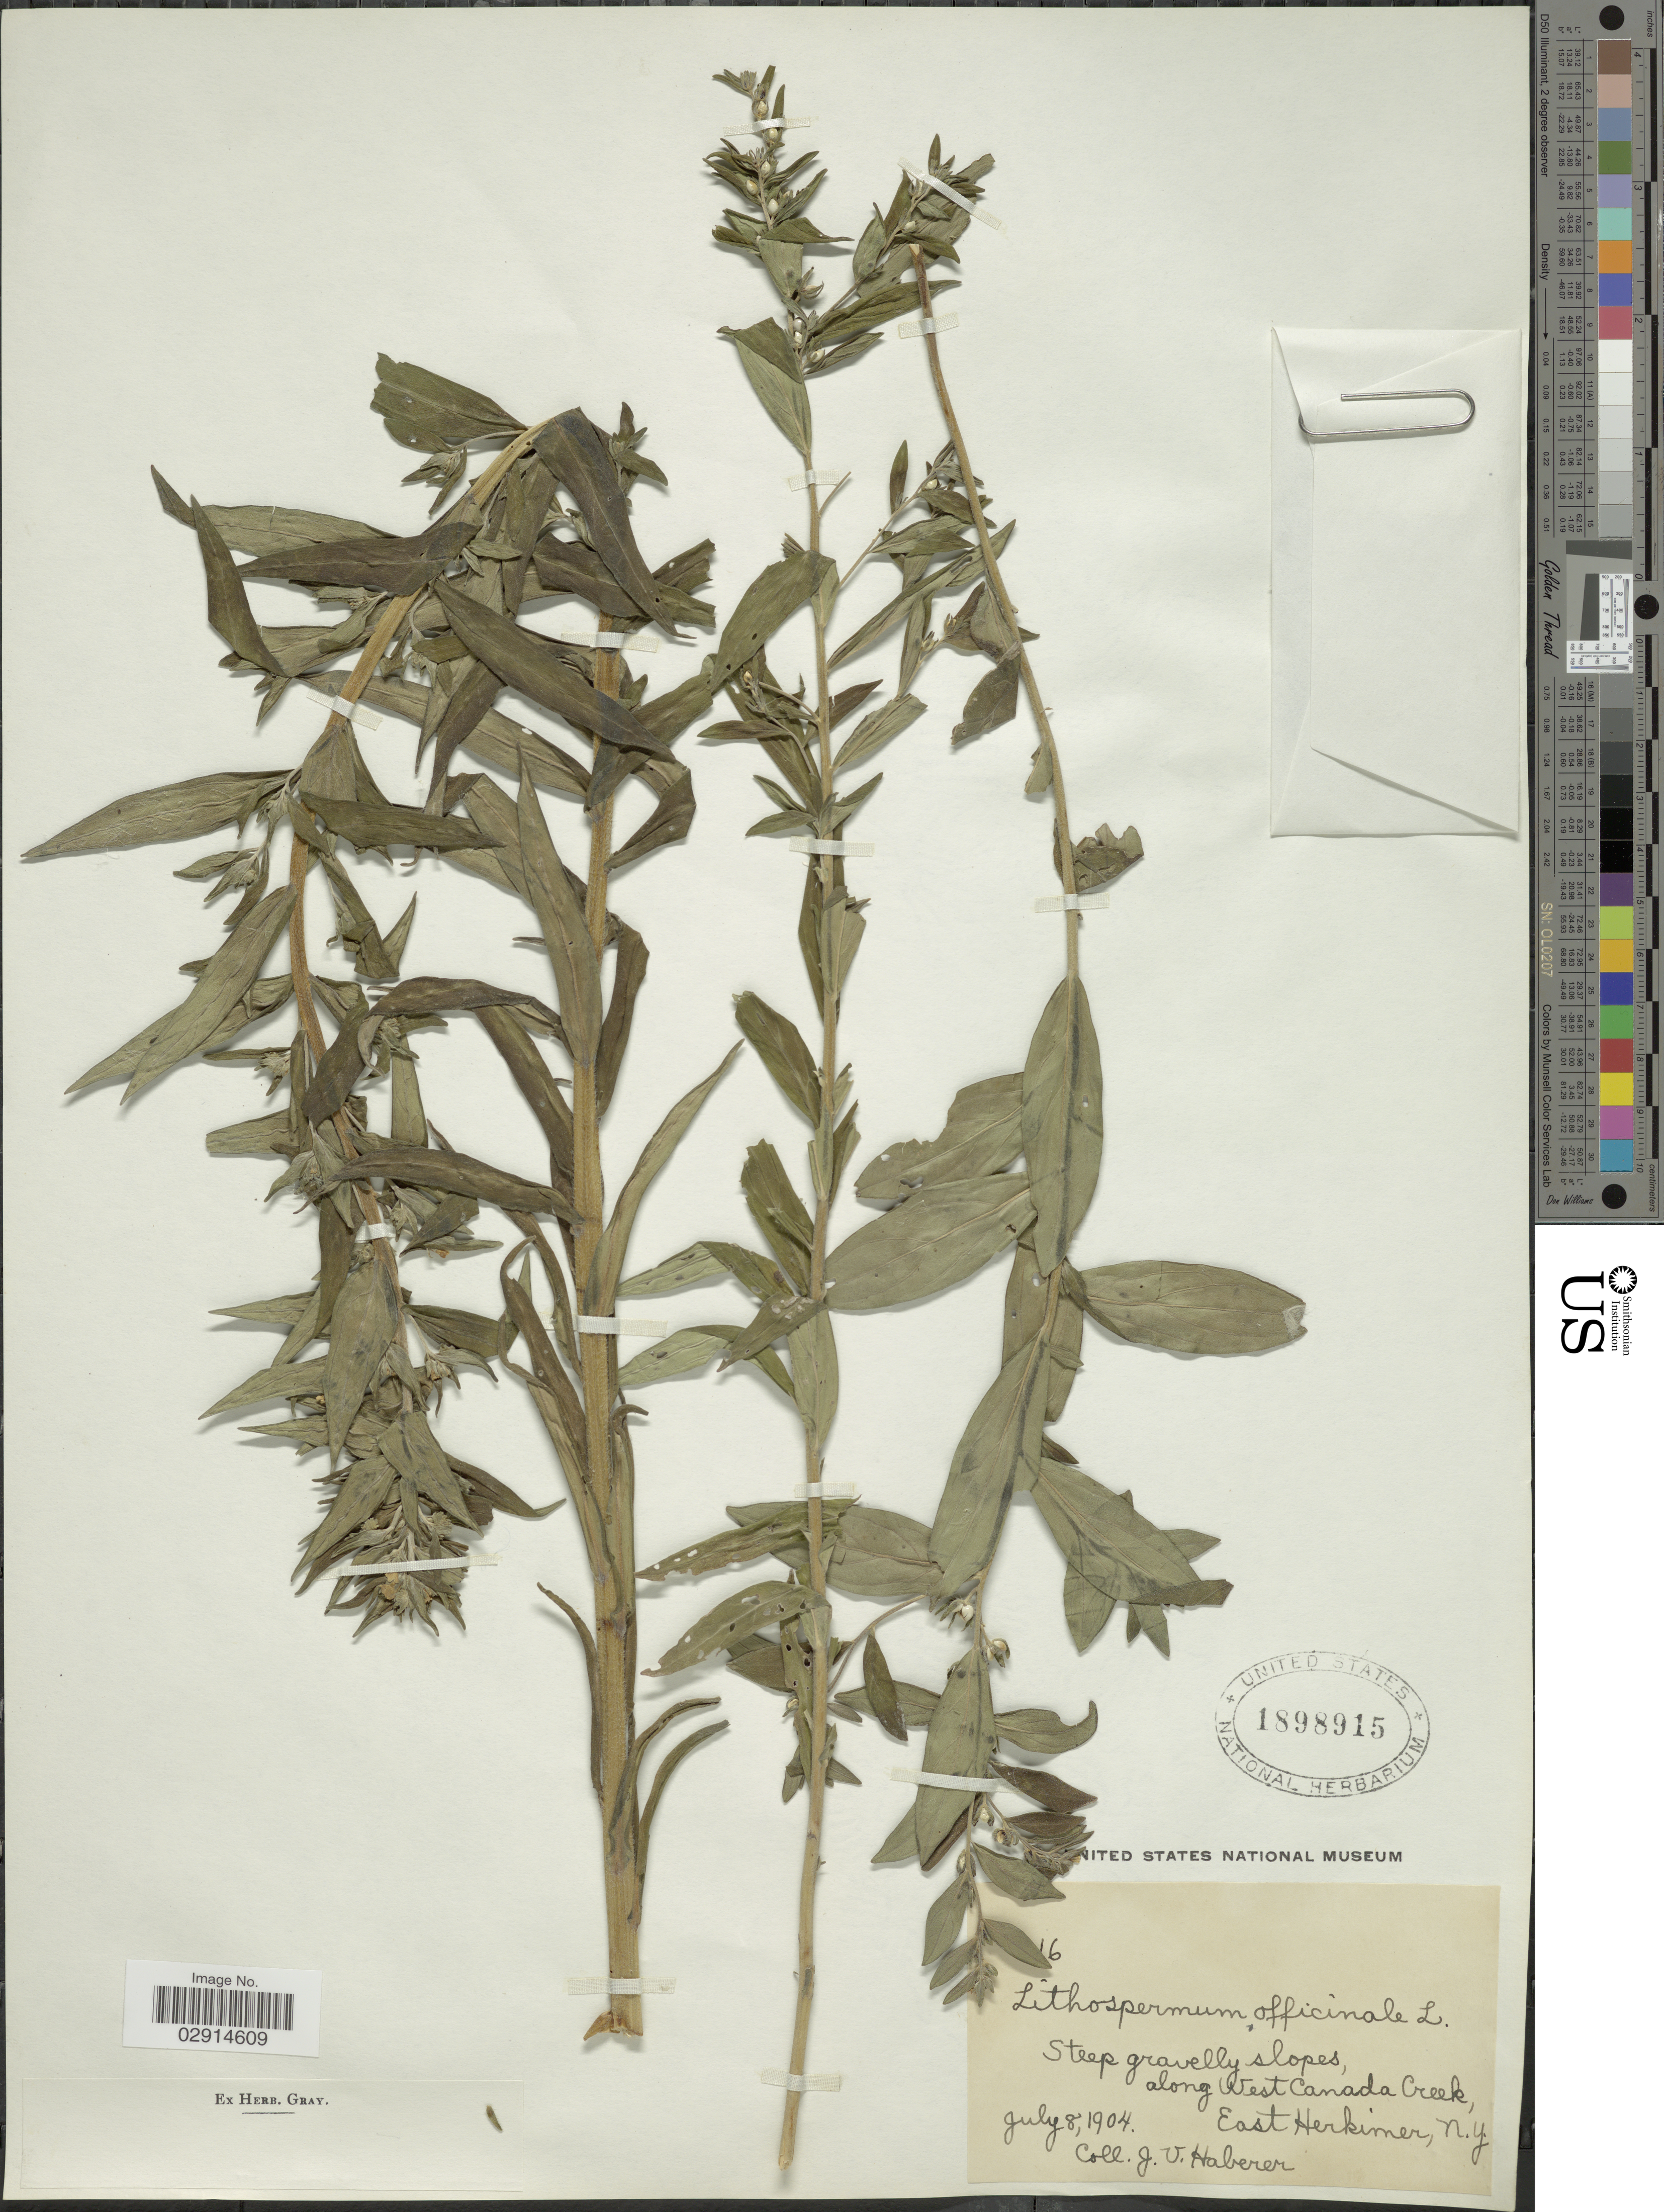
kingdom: Plantae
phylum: Tracheophyta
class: Magnoliopsida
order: Boraginales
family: Boraginaceae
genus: Lithospermum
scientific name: Lithospermum officinale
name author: L.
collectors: J. V. Haberer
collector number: !16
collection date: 1904-07-08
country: United States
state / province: New York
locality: Along West Canada Creek, East Herkimer, N.Y.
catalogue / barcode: US 1898915